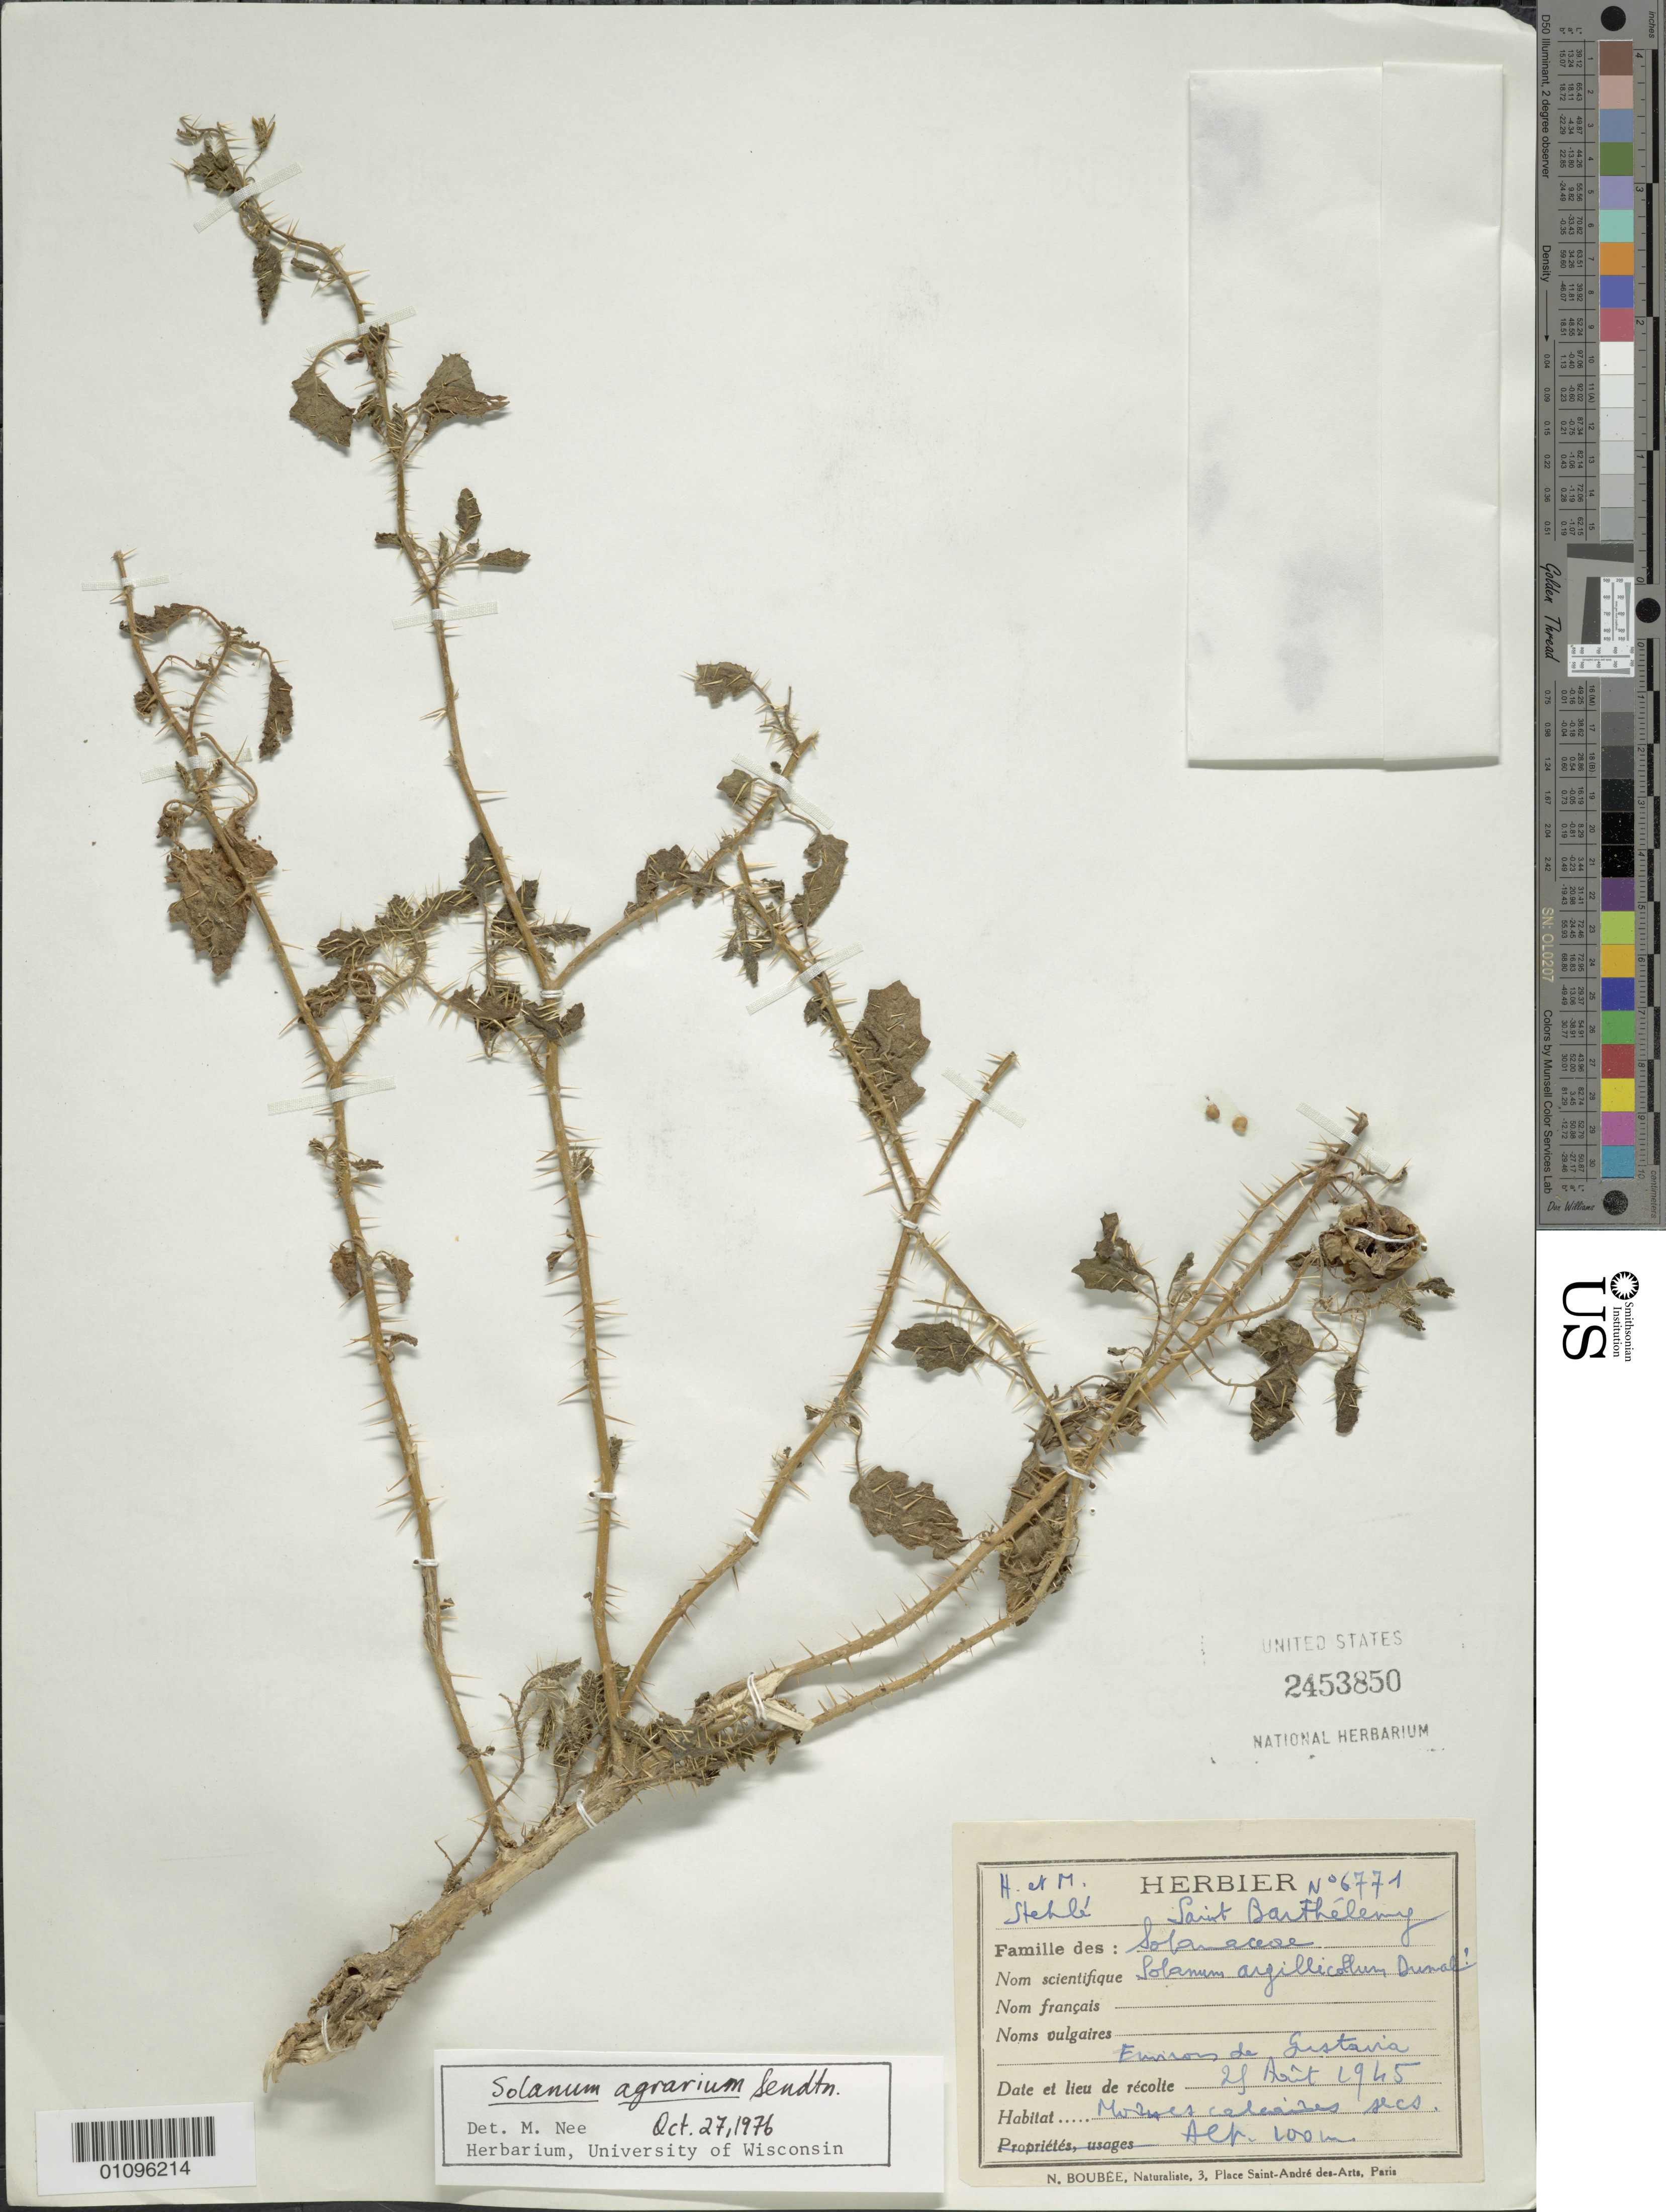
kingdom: Plantae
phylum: Tracheophyta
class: Magnoliopsida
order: Solanales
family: Solanaceae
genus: Solanum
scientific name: Solanum agrarium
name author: Sendtn.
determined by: Nee, Michael H.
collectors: H. Stehlé & M. Stehlé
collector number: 6771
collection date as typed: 28 Aug 1945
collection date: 1945-08-28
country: Saint Barthélemy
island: St. Barthélemy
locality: Gustavia, environs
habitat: Mornes calcaises secs.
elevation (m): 100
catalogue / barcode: US 2453850